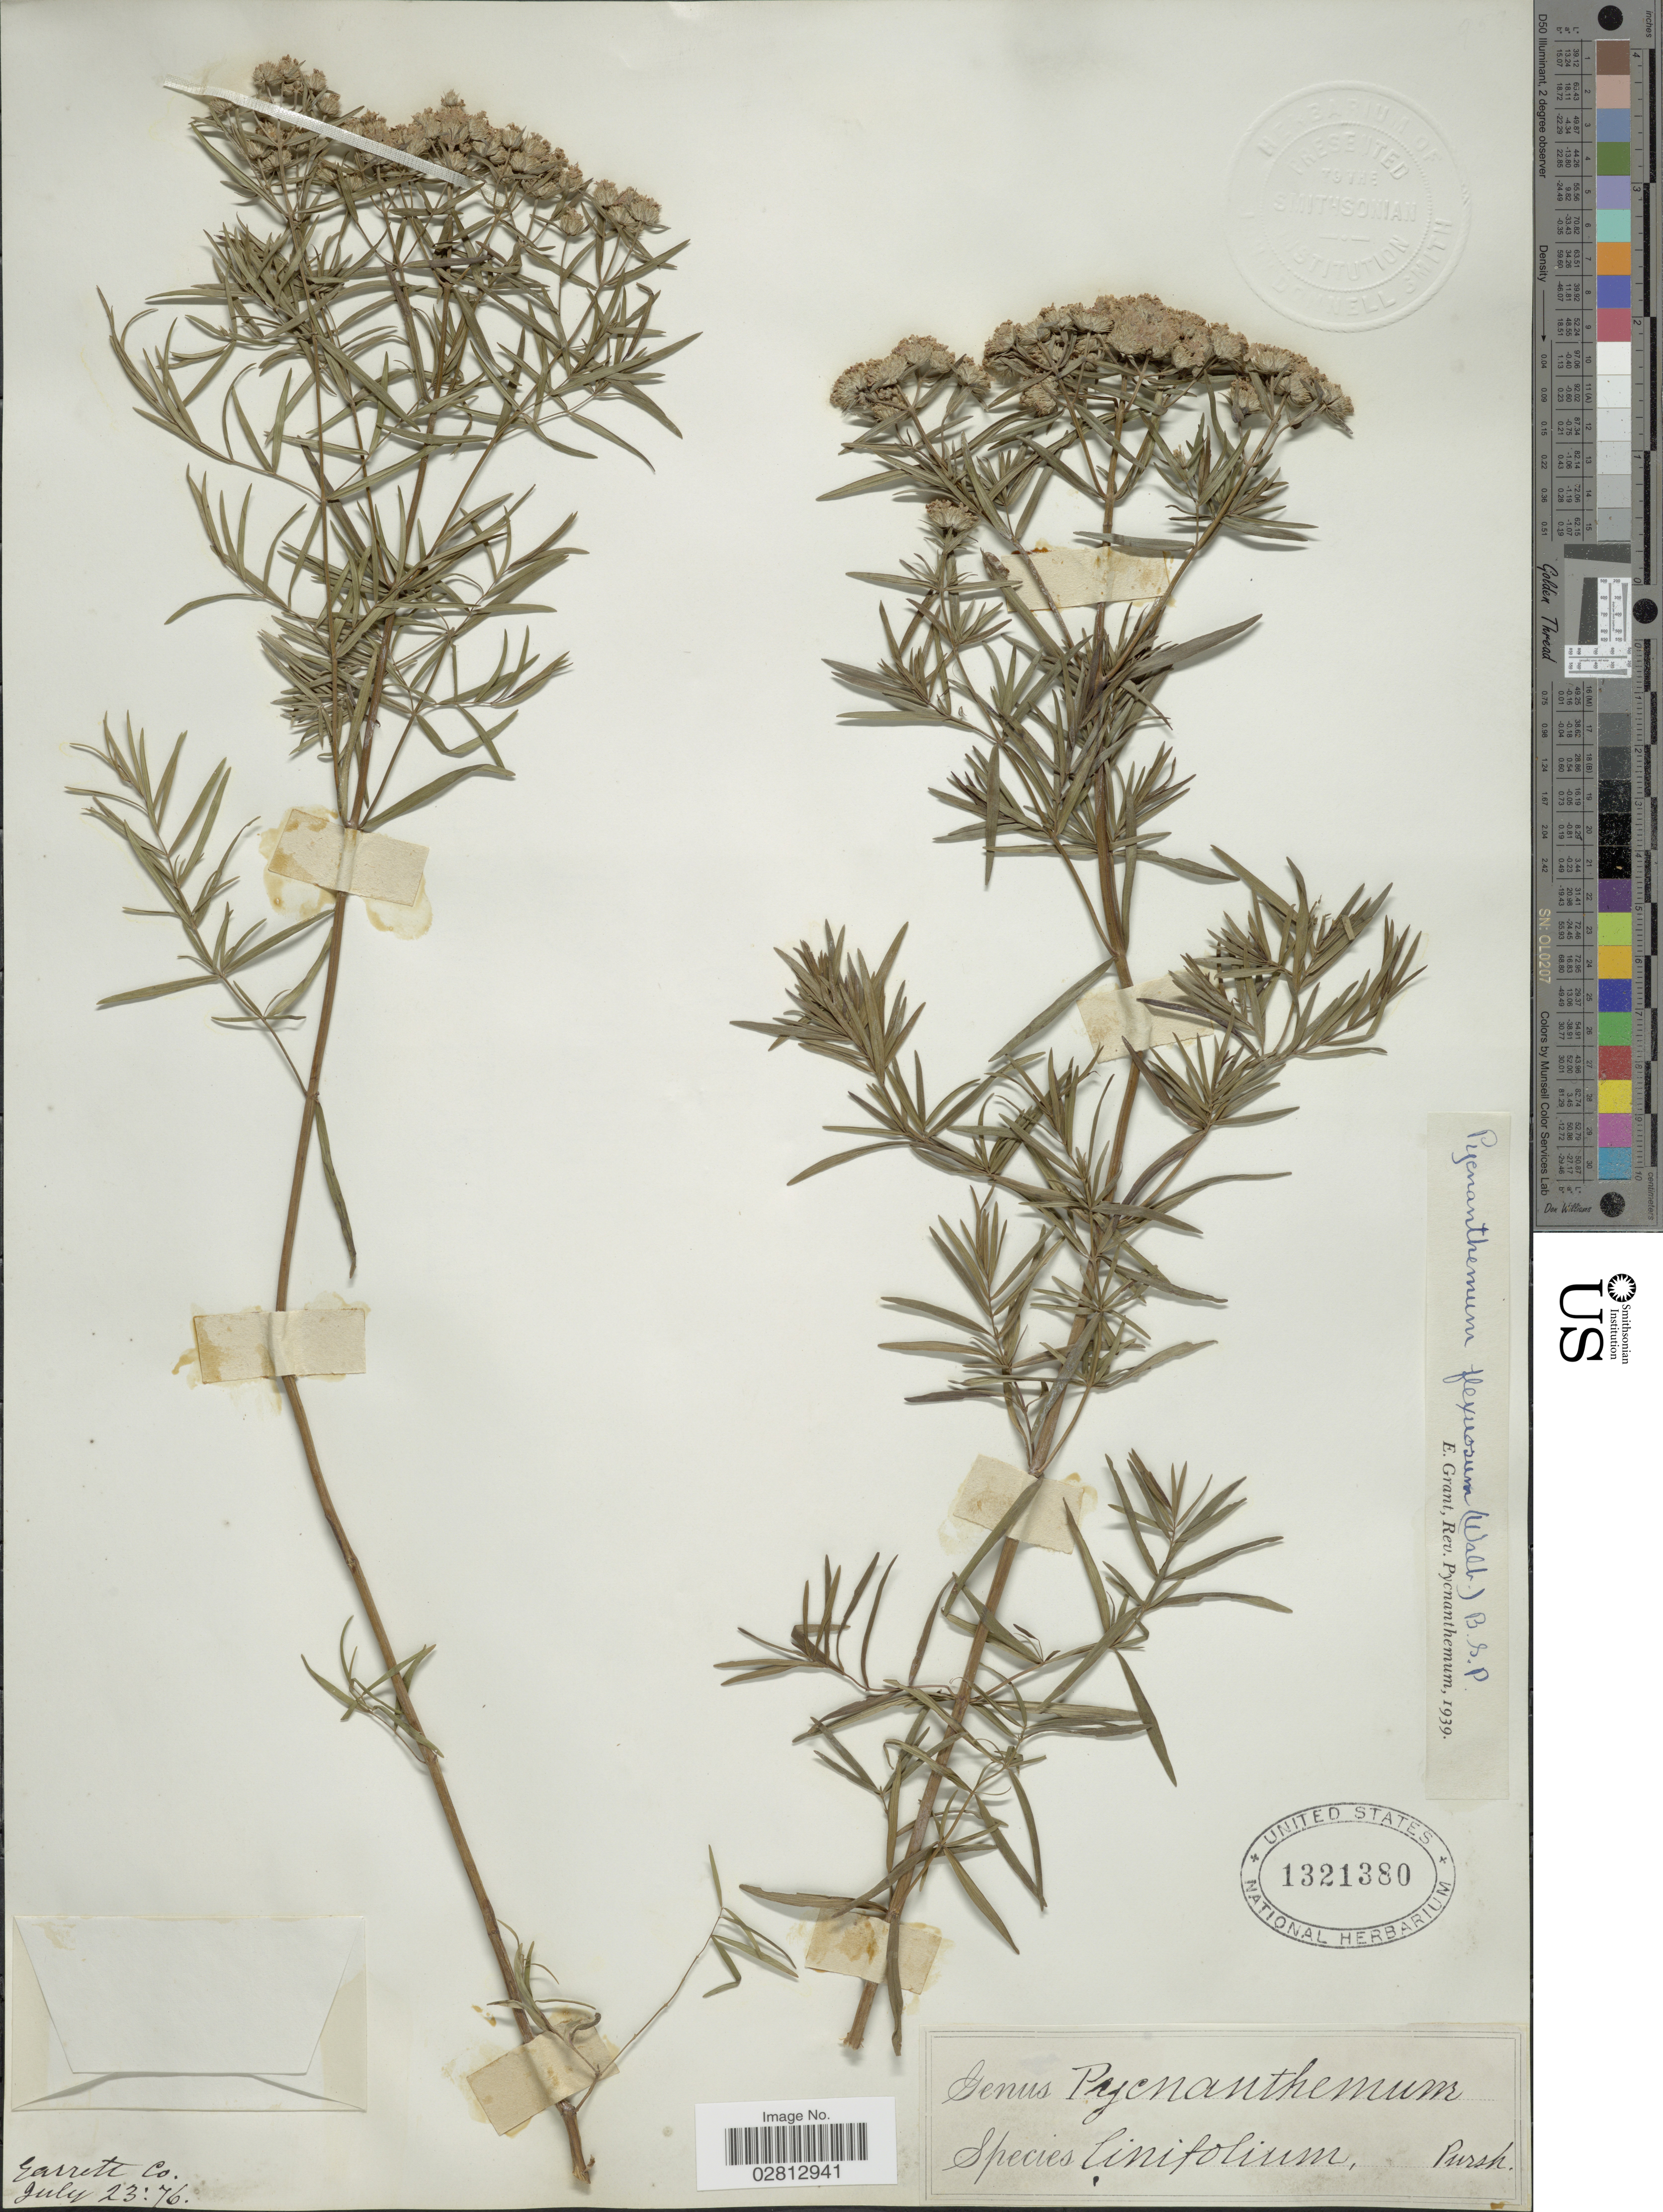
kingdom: Plantae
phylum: Tracheophyta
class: Magnoliopsida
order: Lamiales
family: Lamiaceae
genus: Pycnanthemum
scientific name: Pycnanthemum tenuifolium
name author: Schrad.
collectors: J. Donnell Smith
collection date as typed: Transcribed d/m/y: 23/7/76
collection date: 1876-07-23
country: United States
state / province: Maryland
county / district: Garrett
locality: Garrett Co.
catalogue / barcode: US 1321380